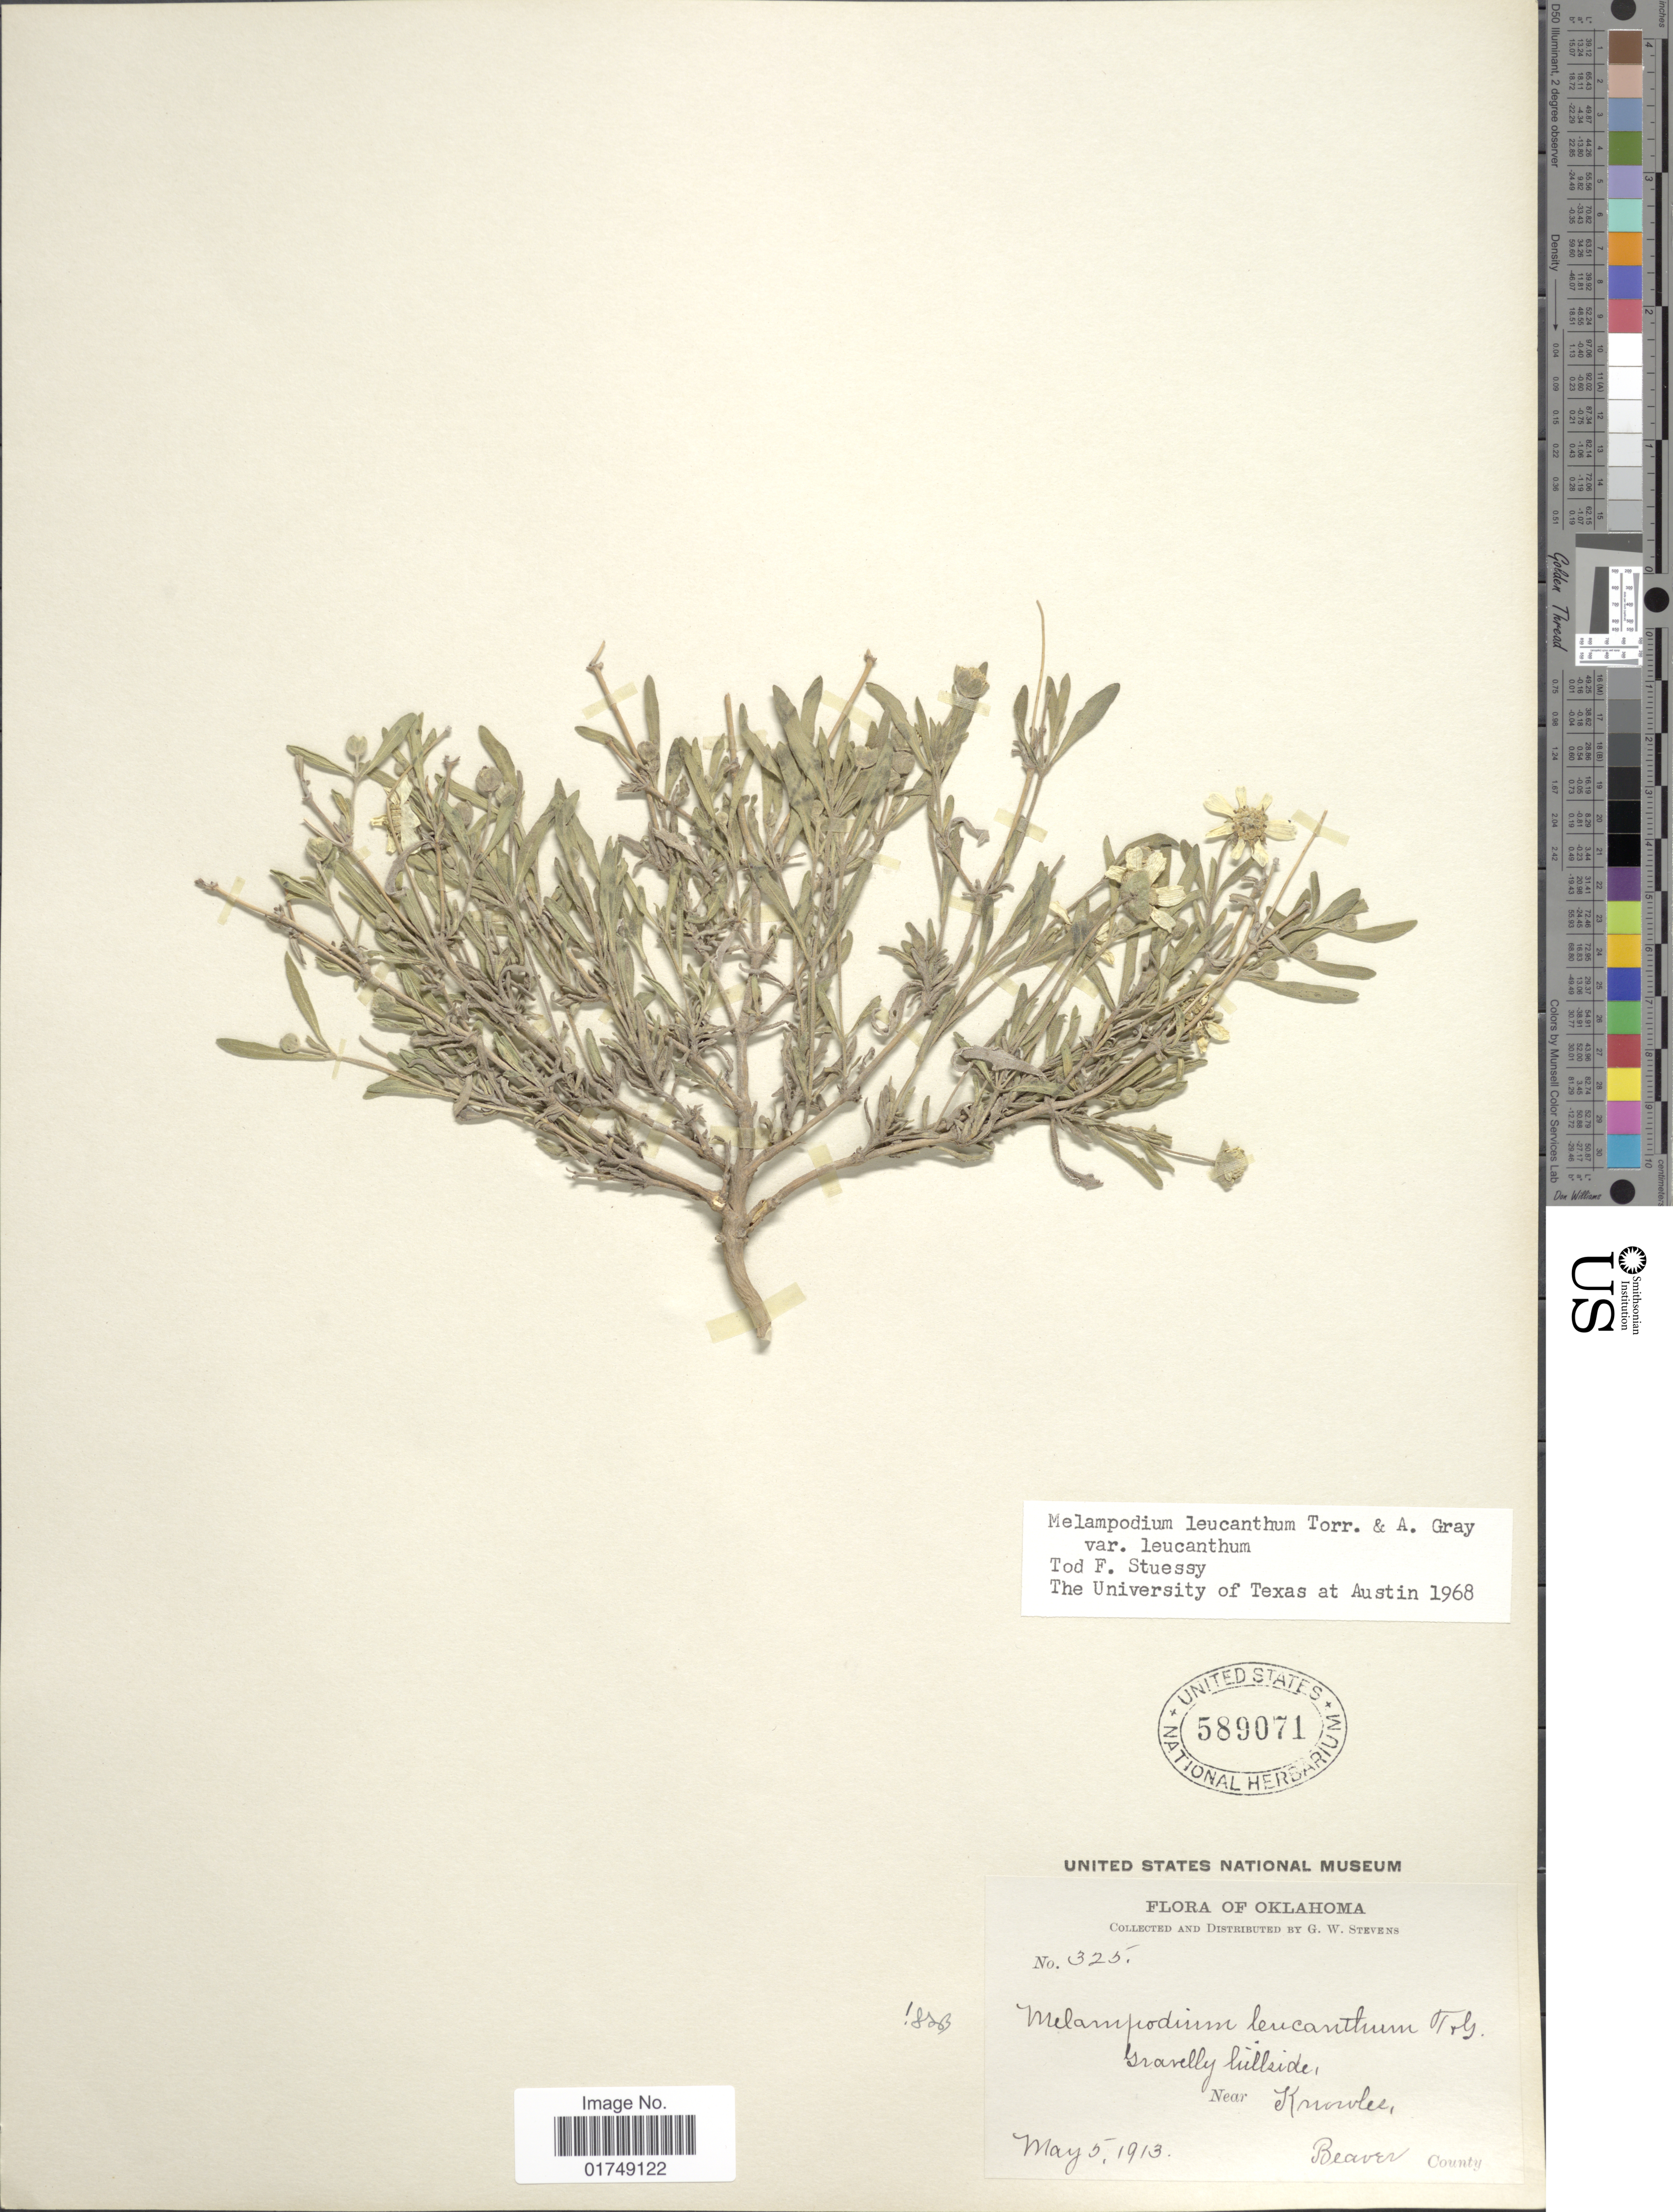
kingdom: Plantae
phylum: Tracheophyta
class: Magnoliopsida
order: Asterales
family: Asteraceae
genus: Melampodium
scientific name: Melampodium leucanthum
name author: Torr. & A. Gray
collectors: G. W. Stevens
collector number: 325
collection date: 1913-05-05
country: United States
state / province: Oklahoma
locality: Near Knowles, Beaver County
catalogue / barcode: US 589071